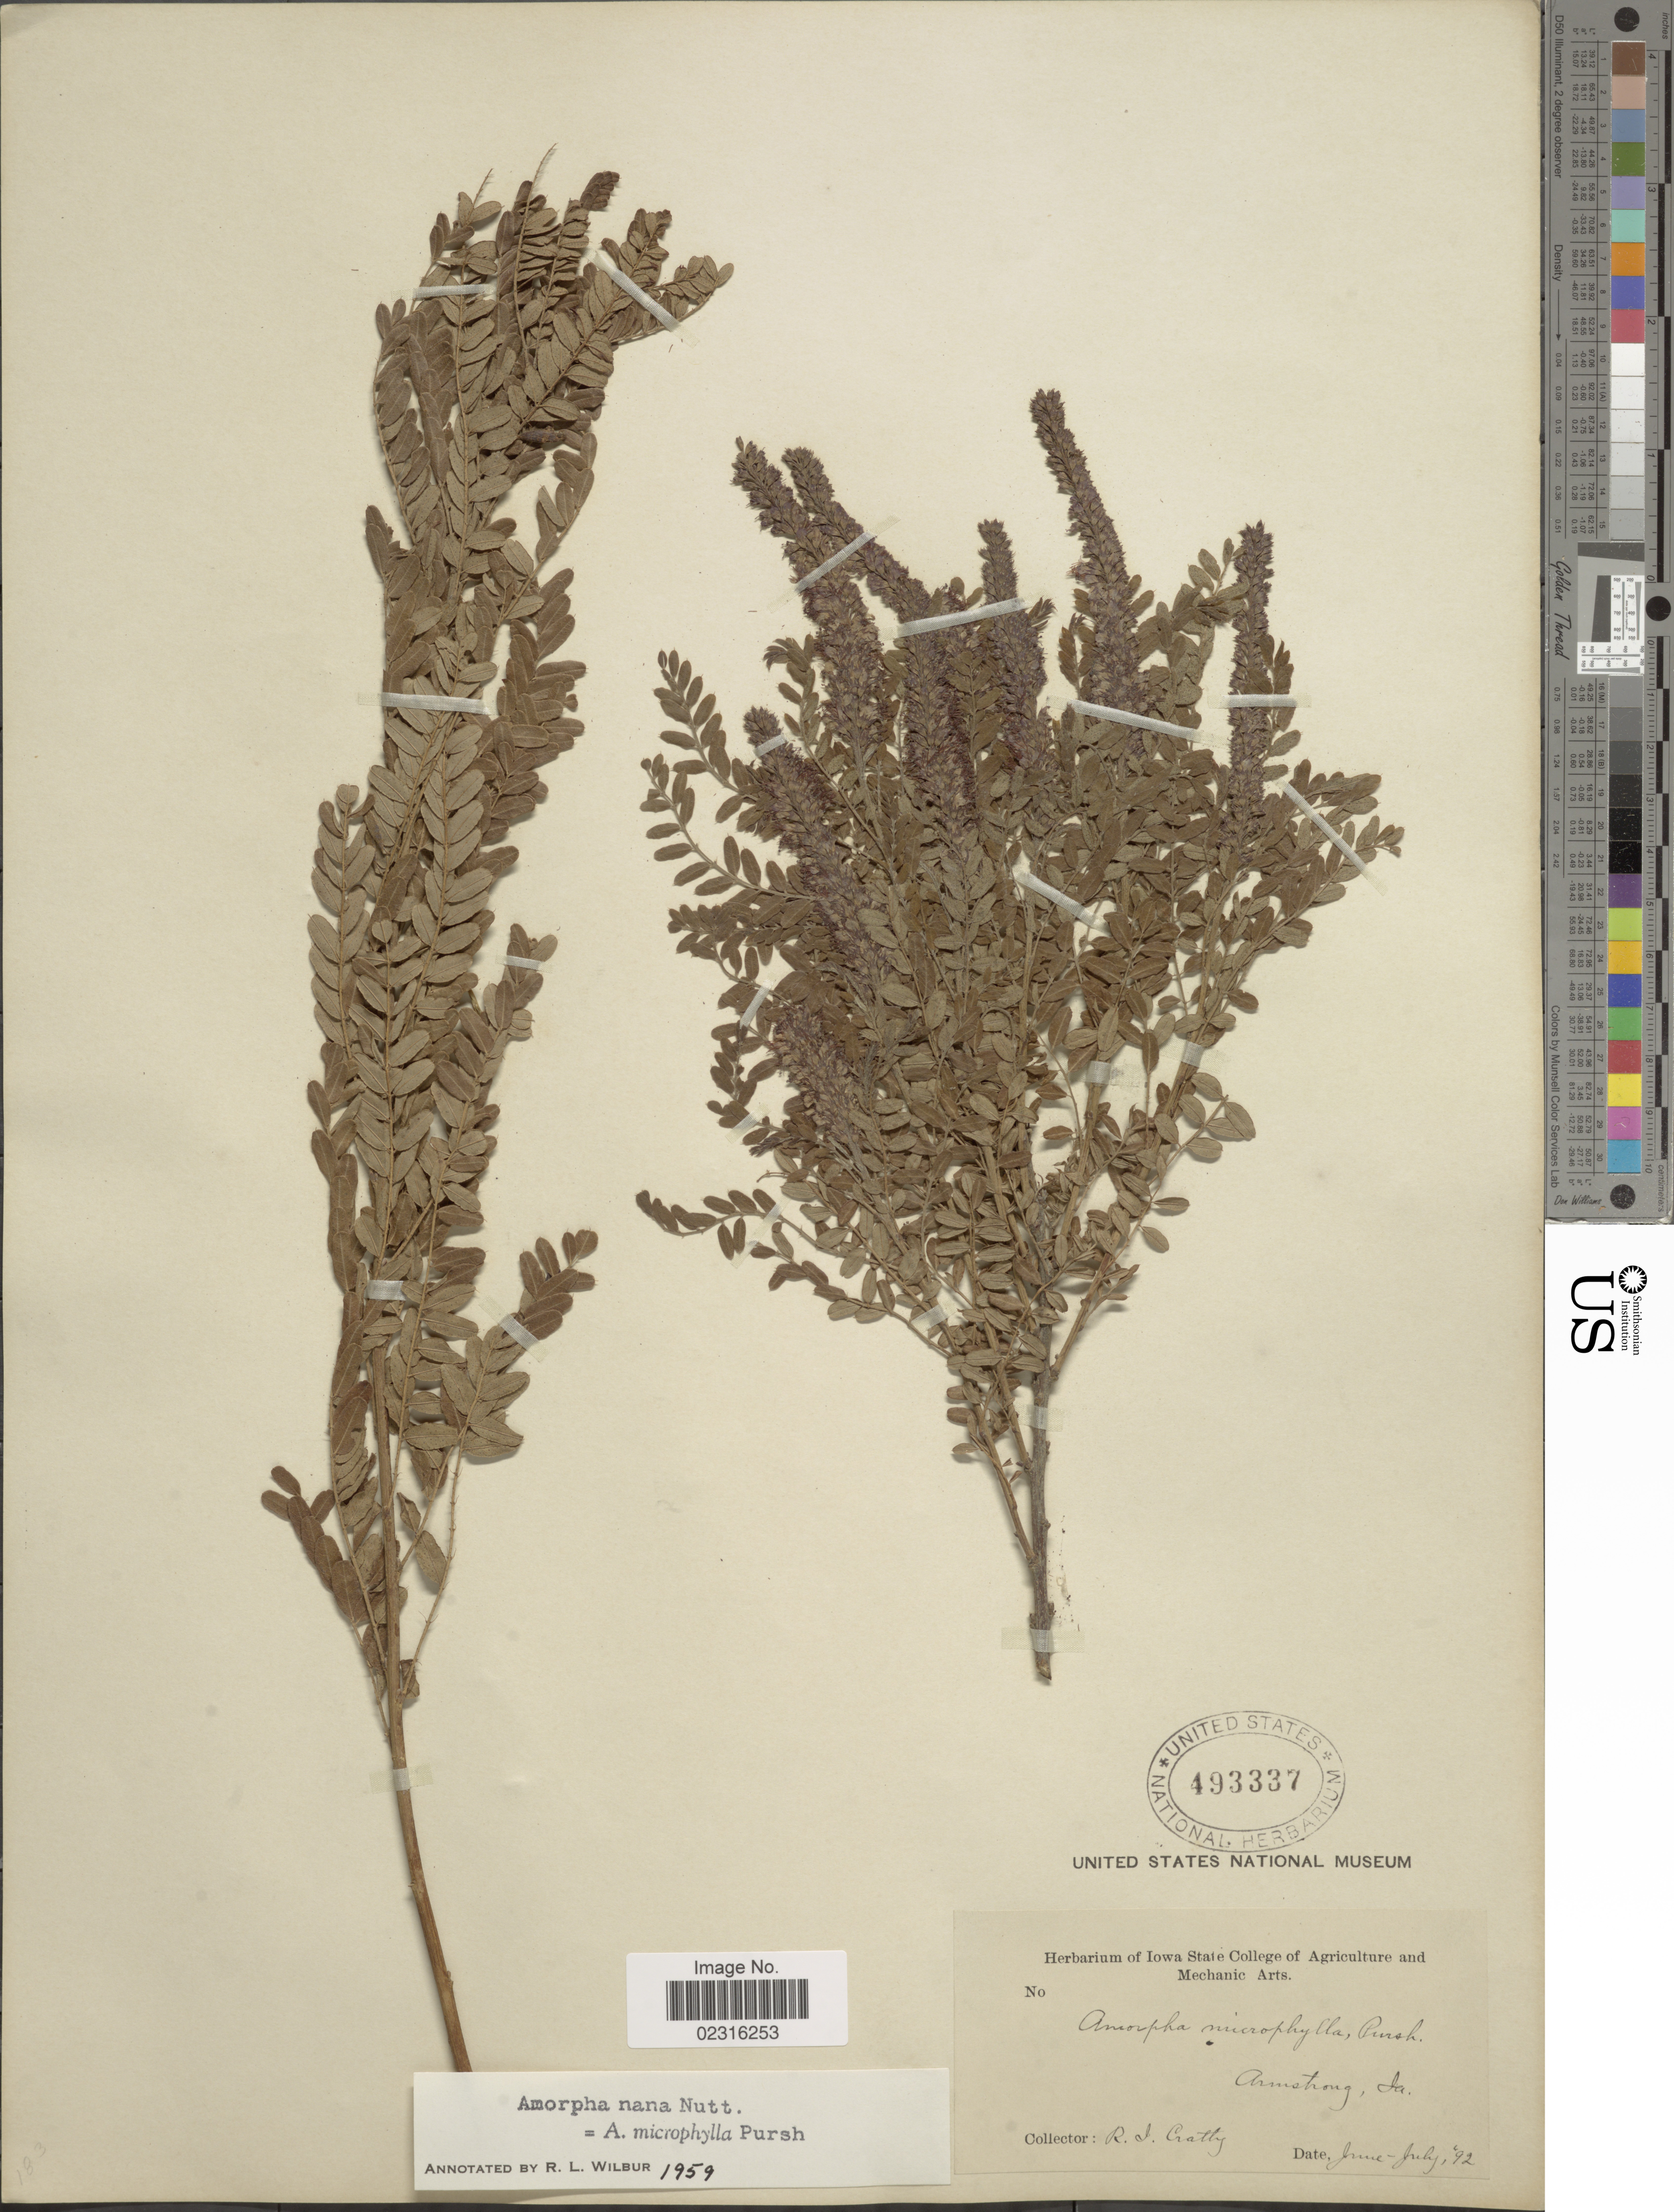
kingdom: Plantae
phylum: Tracheophyta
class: Magnoliopsida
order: Fabales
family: Fabaceae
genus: Amorpha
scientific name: Amorpha nana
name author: C. Fraser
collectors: R. Cratty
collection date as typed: Transcribed d/m/y: /6/92 to /7/92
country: United States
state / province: Iowa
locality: Armstrong, Ia.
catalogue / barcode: US 493337